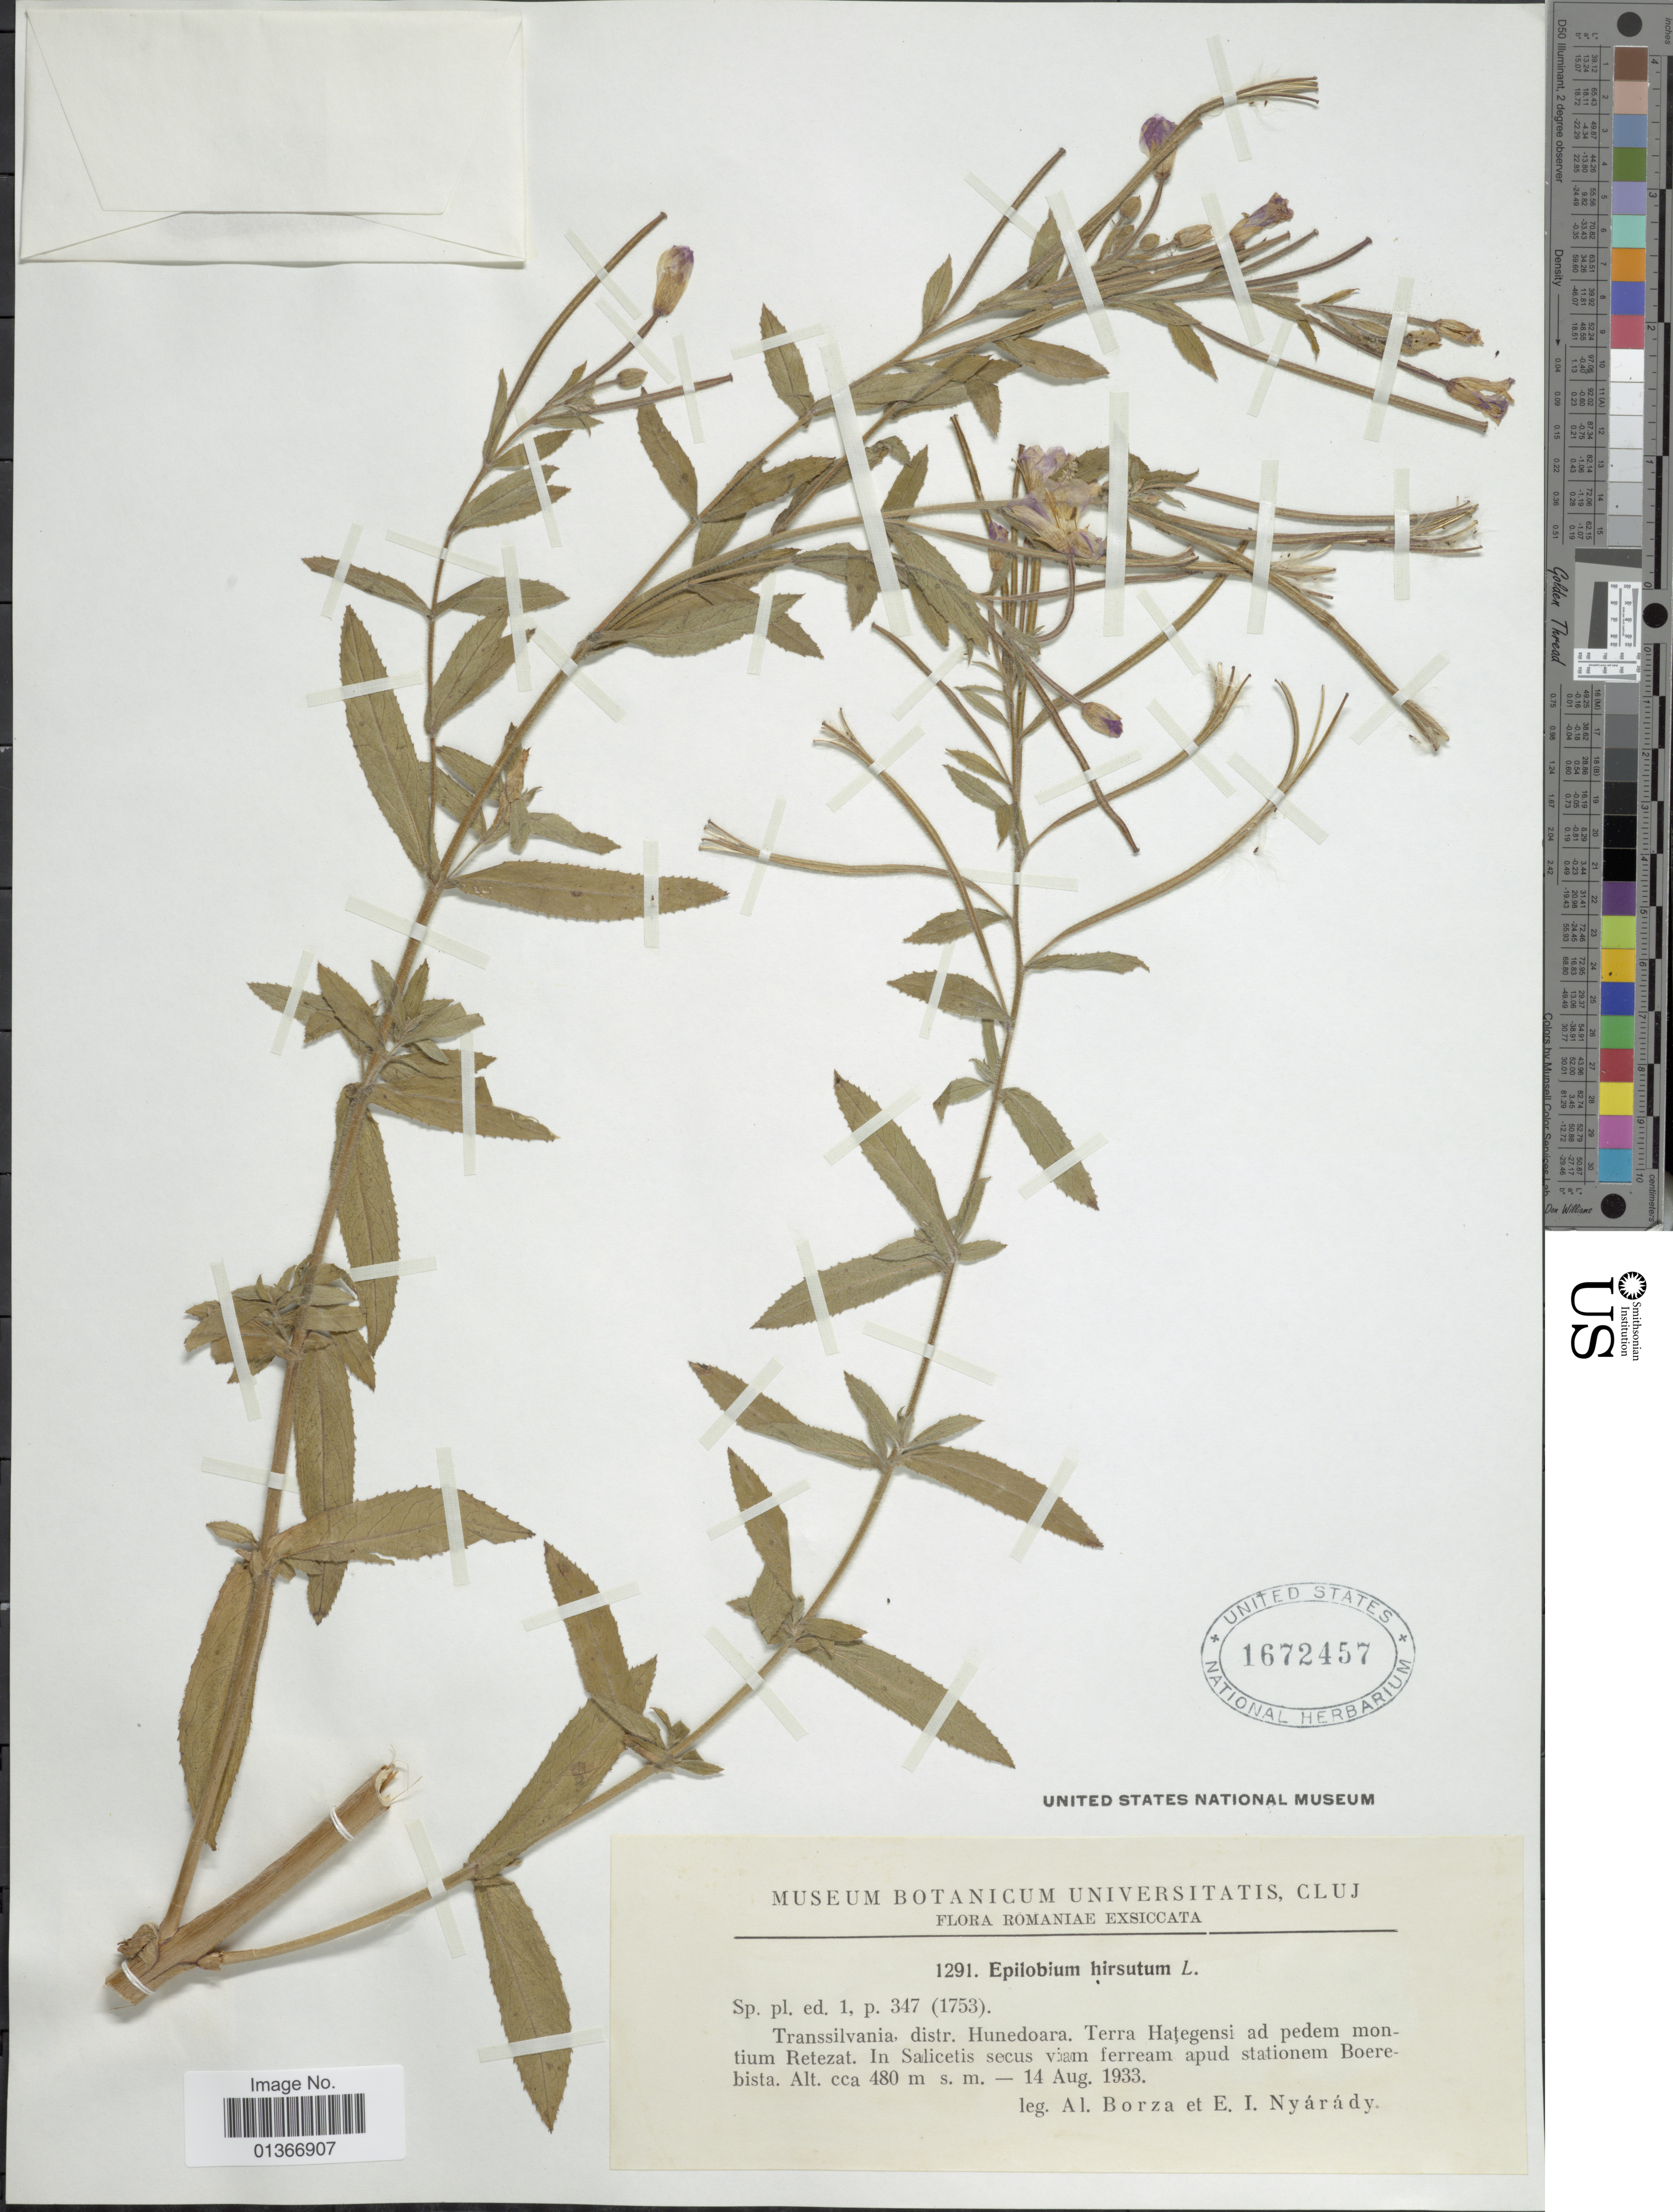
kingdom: Plantae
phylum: Tracheophyta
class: Magnoliopsida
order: Myrtales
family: Onagraceae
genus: Epilobium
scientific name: Epilobium hirsutum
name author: L.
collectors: A. Borza & E. Nyárády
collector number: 1291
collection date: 1933-08-14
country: Romania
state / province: Hunedoara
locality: Transsilvania. Terra Hategensi ad pedem montium Retezat. In Salicetis secus viam ferream apud stationem Boerebista.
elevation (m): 480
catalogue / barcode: US 1672457